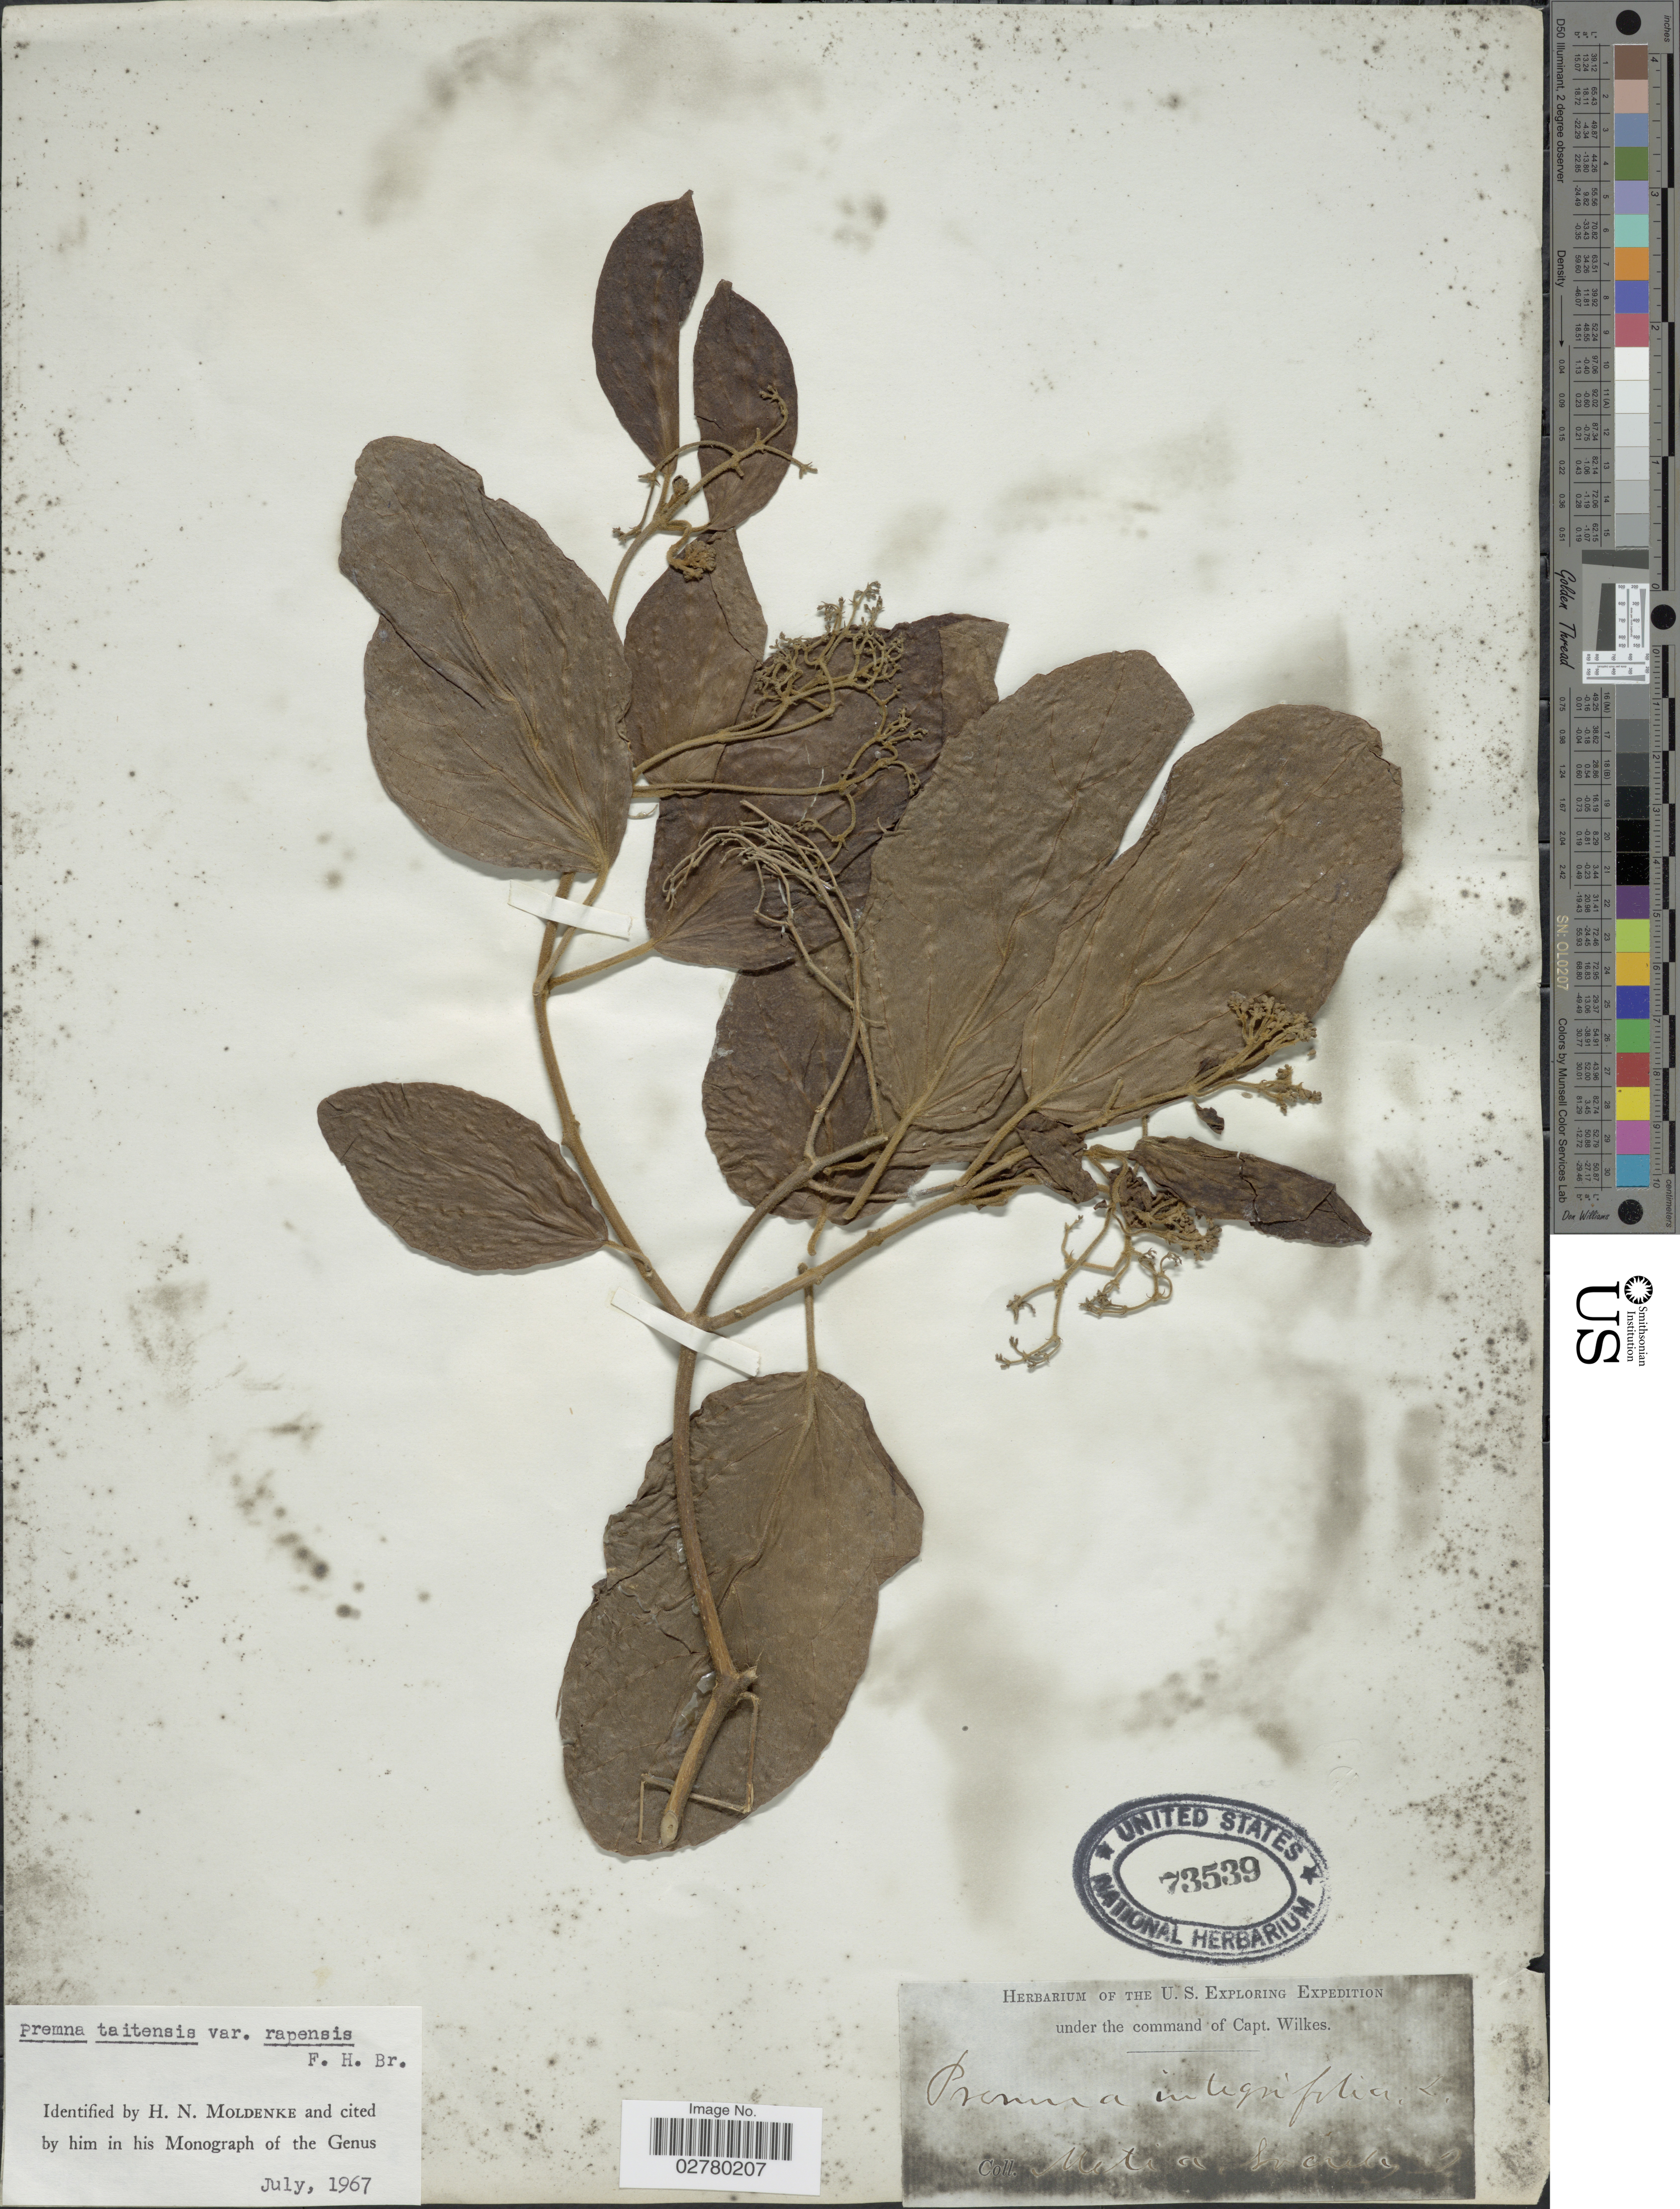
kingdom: Plantae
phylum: Tracheophyta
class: Magnoliopsida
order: Lamiales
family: Lamiaceae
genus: Premna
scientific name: Premna taitensis var. rapensis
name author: F. Br.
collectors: Wilkes Explor. Exped.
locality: Meti à Svenci [interpreted]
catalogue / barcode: US 73539